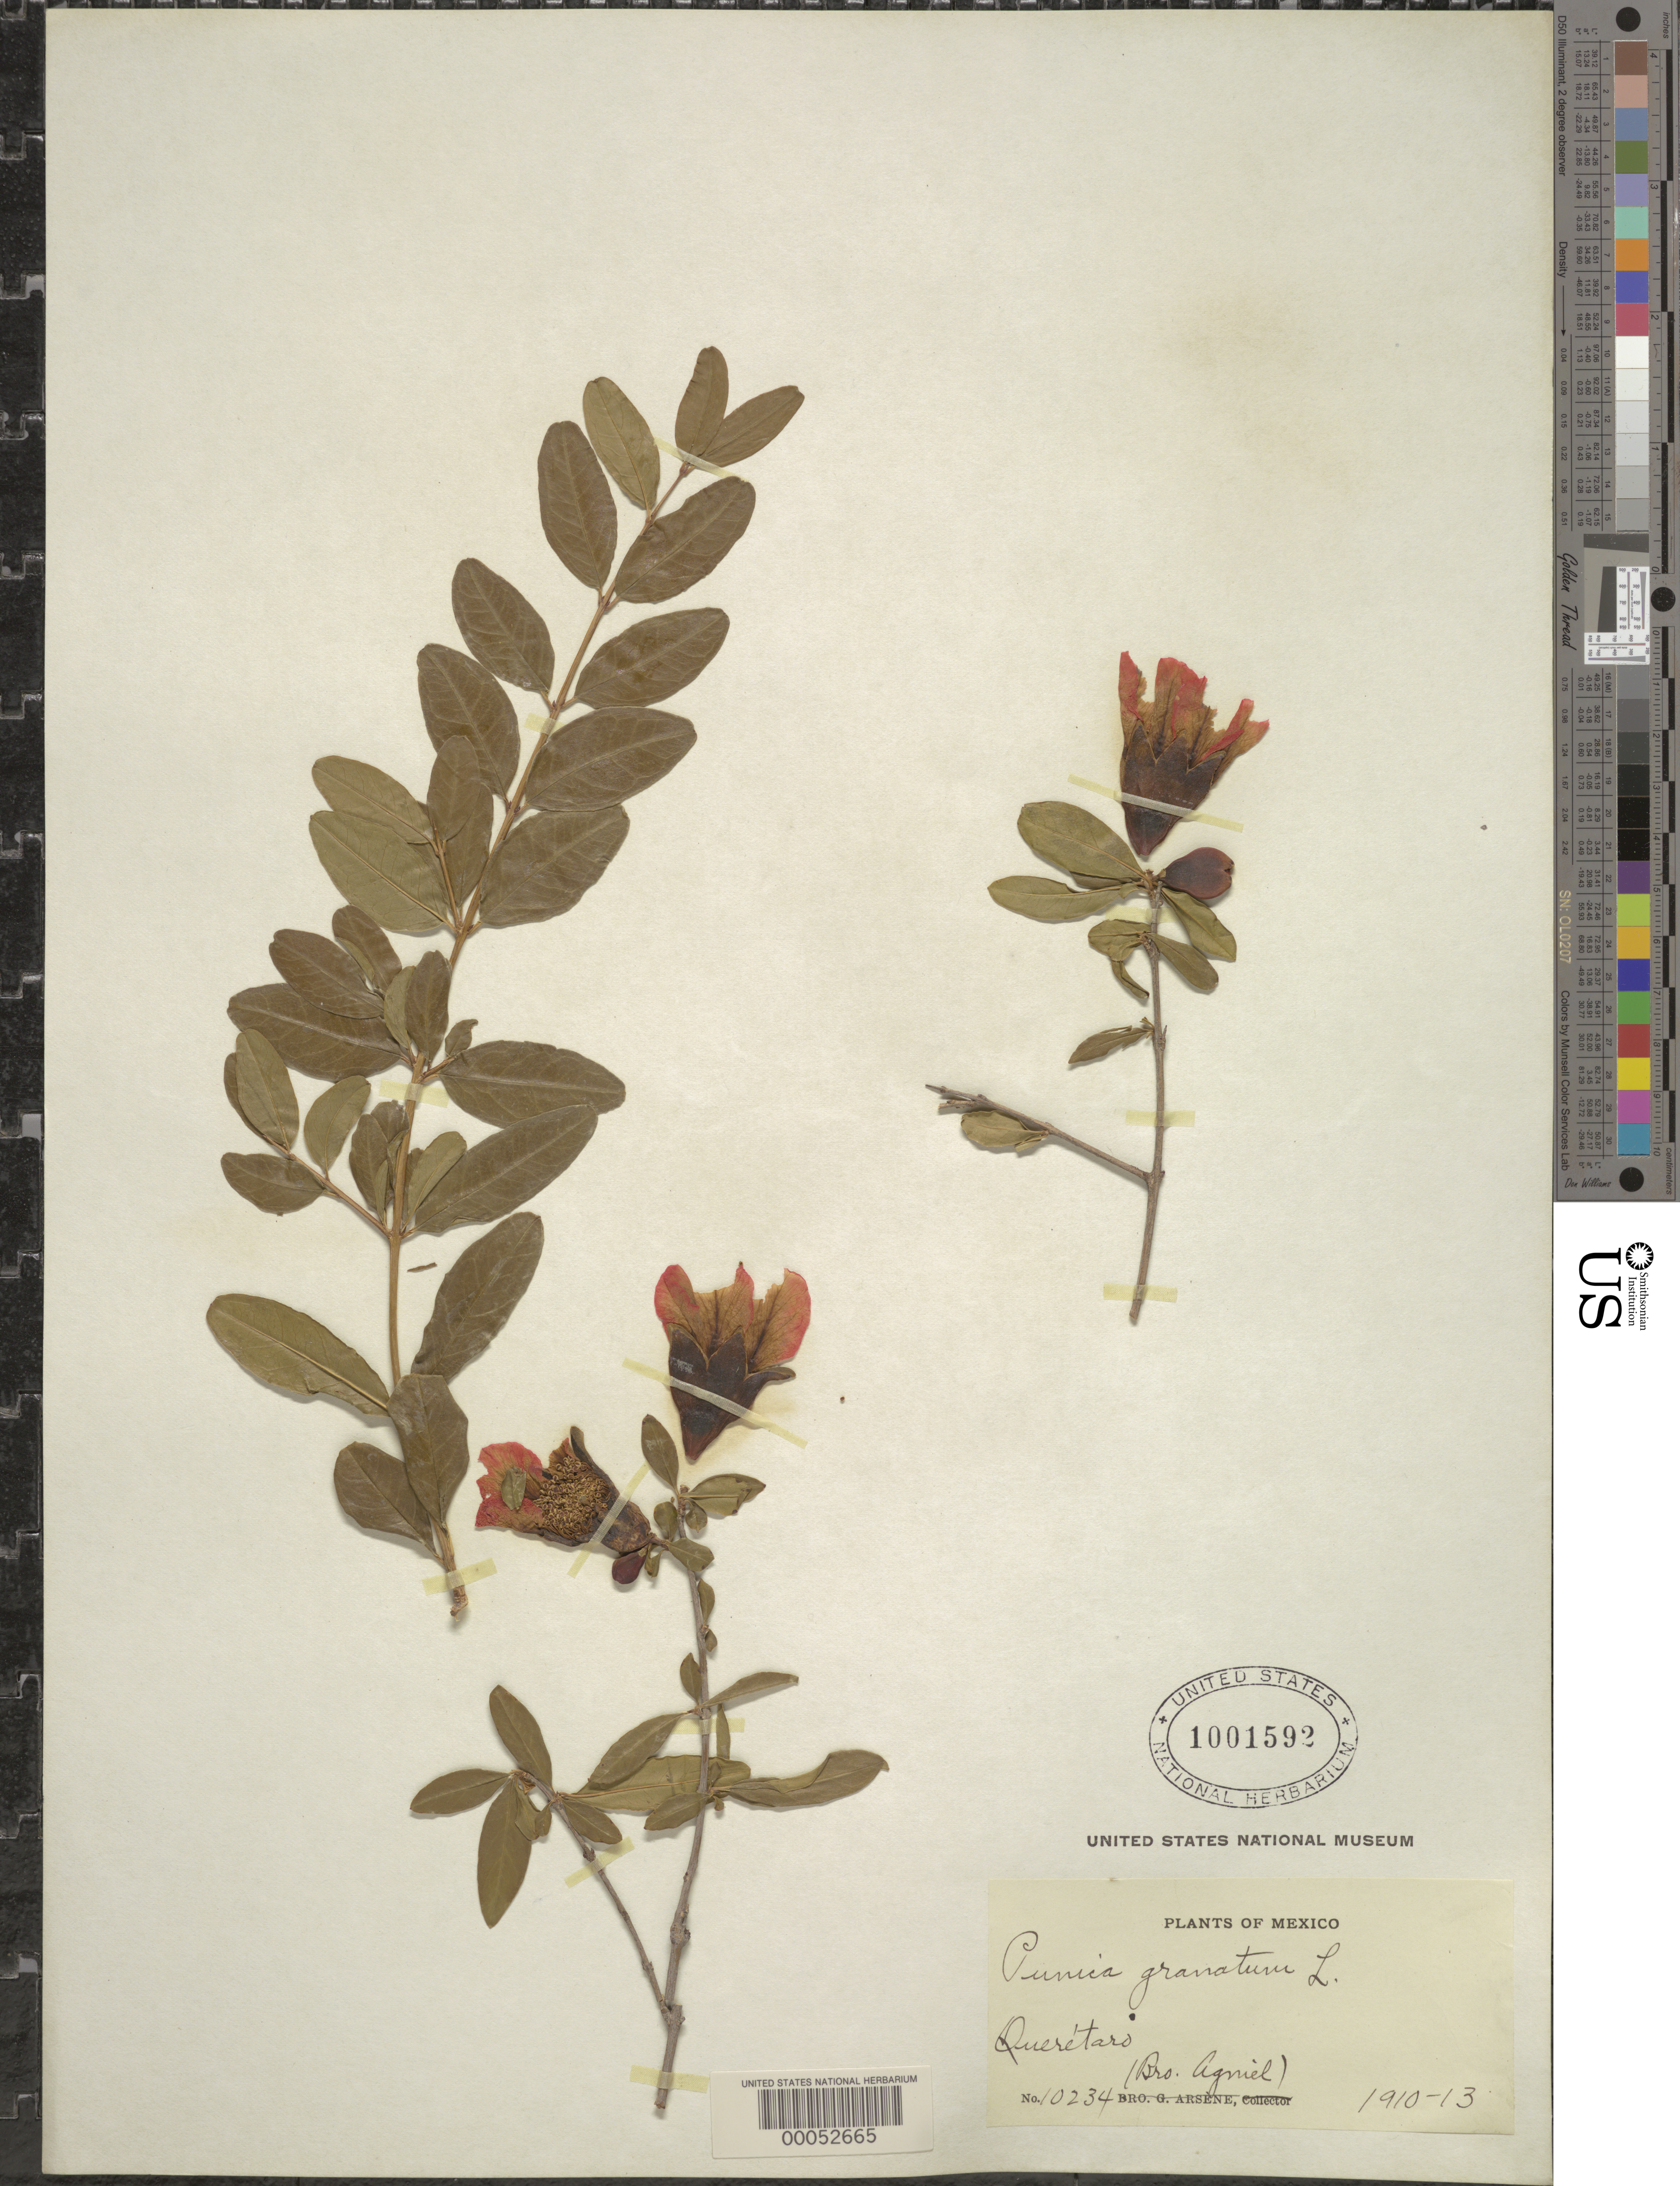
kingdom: Plantae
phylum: Tracheophyta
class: Magnoliopsida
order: Myrtales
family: Lythraceae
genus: Punica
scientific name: Punica granatum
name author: L.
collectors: Bro. Agniel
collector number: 10234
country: Mexico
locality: E of Monserrat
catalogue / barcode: US 1001592